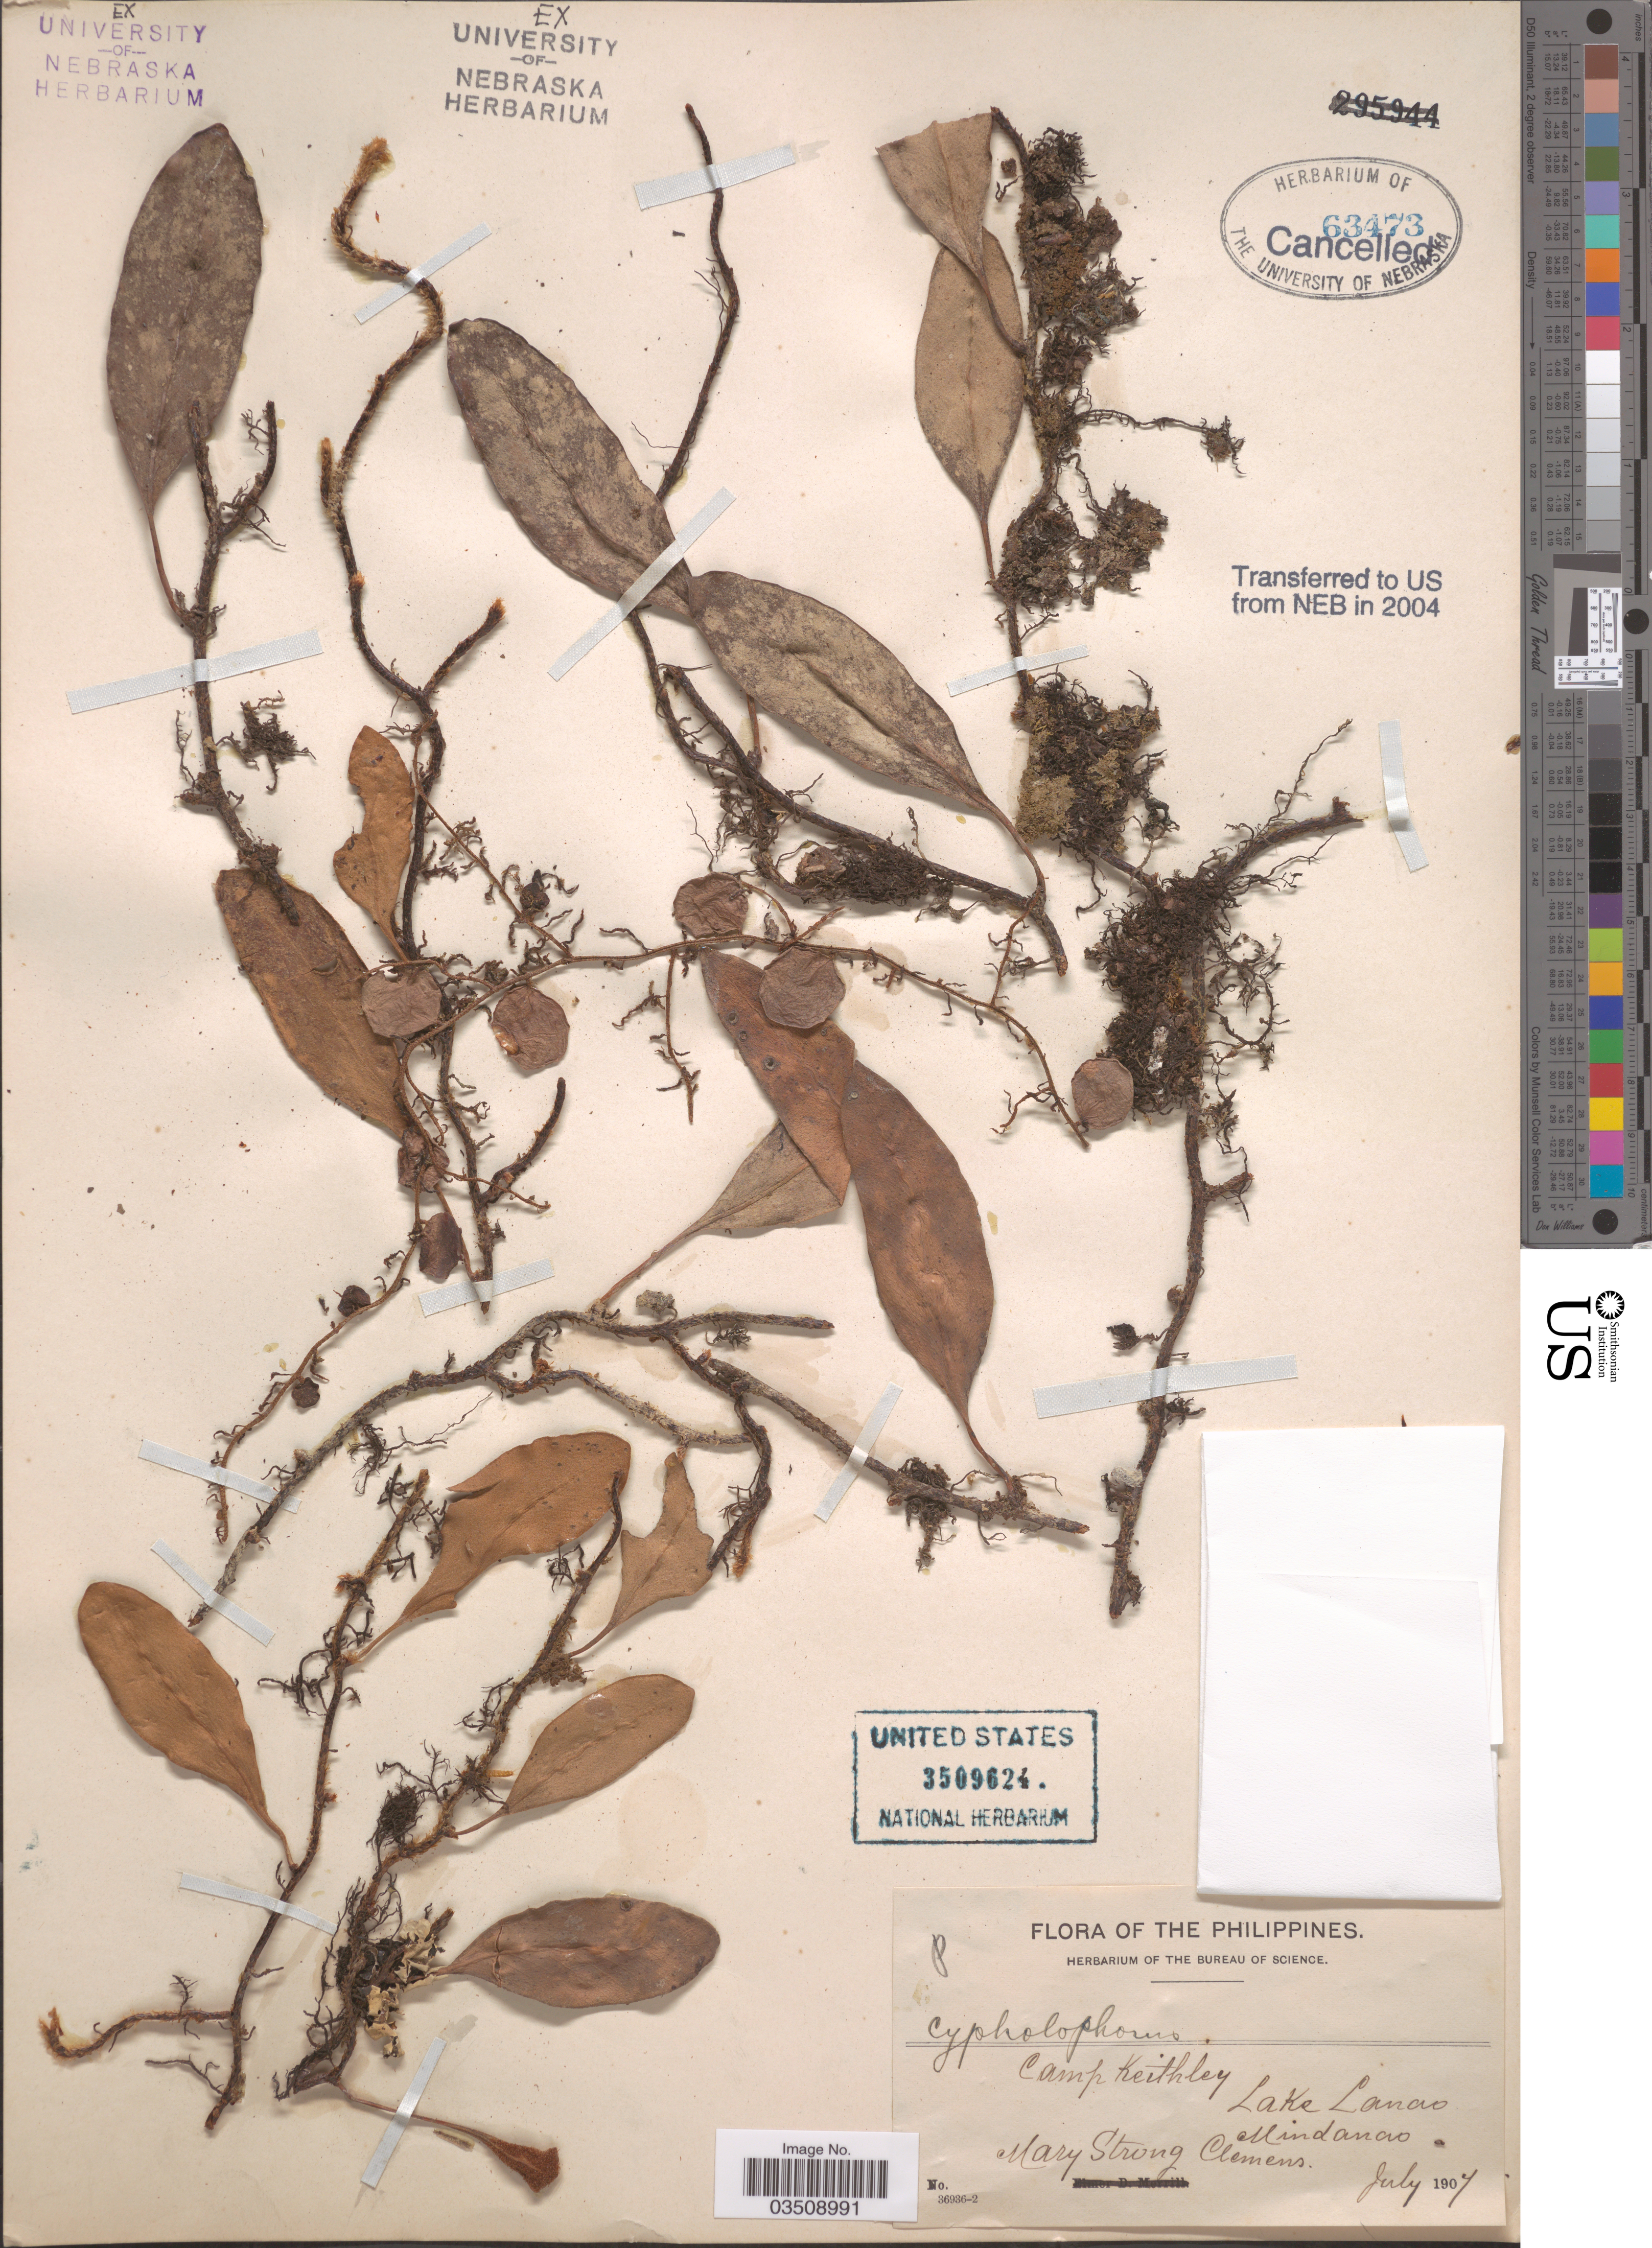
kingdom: Plantae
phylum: Tracheophyta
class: Magnoliopsida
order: Rosales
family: Urticaceae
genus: Cypholophus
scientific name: Cypholophus sp.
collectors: M. S. Clemens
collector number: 8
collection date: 1907-07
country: Philippines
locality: Camp Keithley, Lake Lanao, Mindanao.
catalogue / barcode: US 3509624